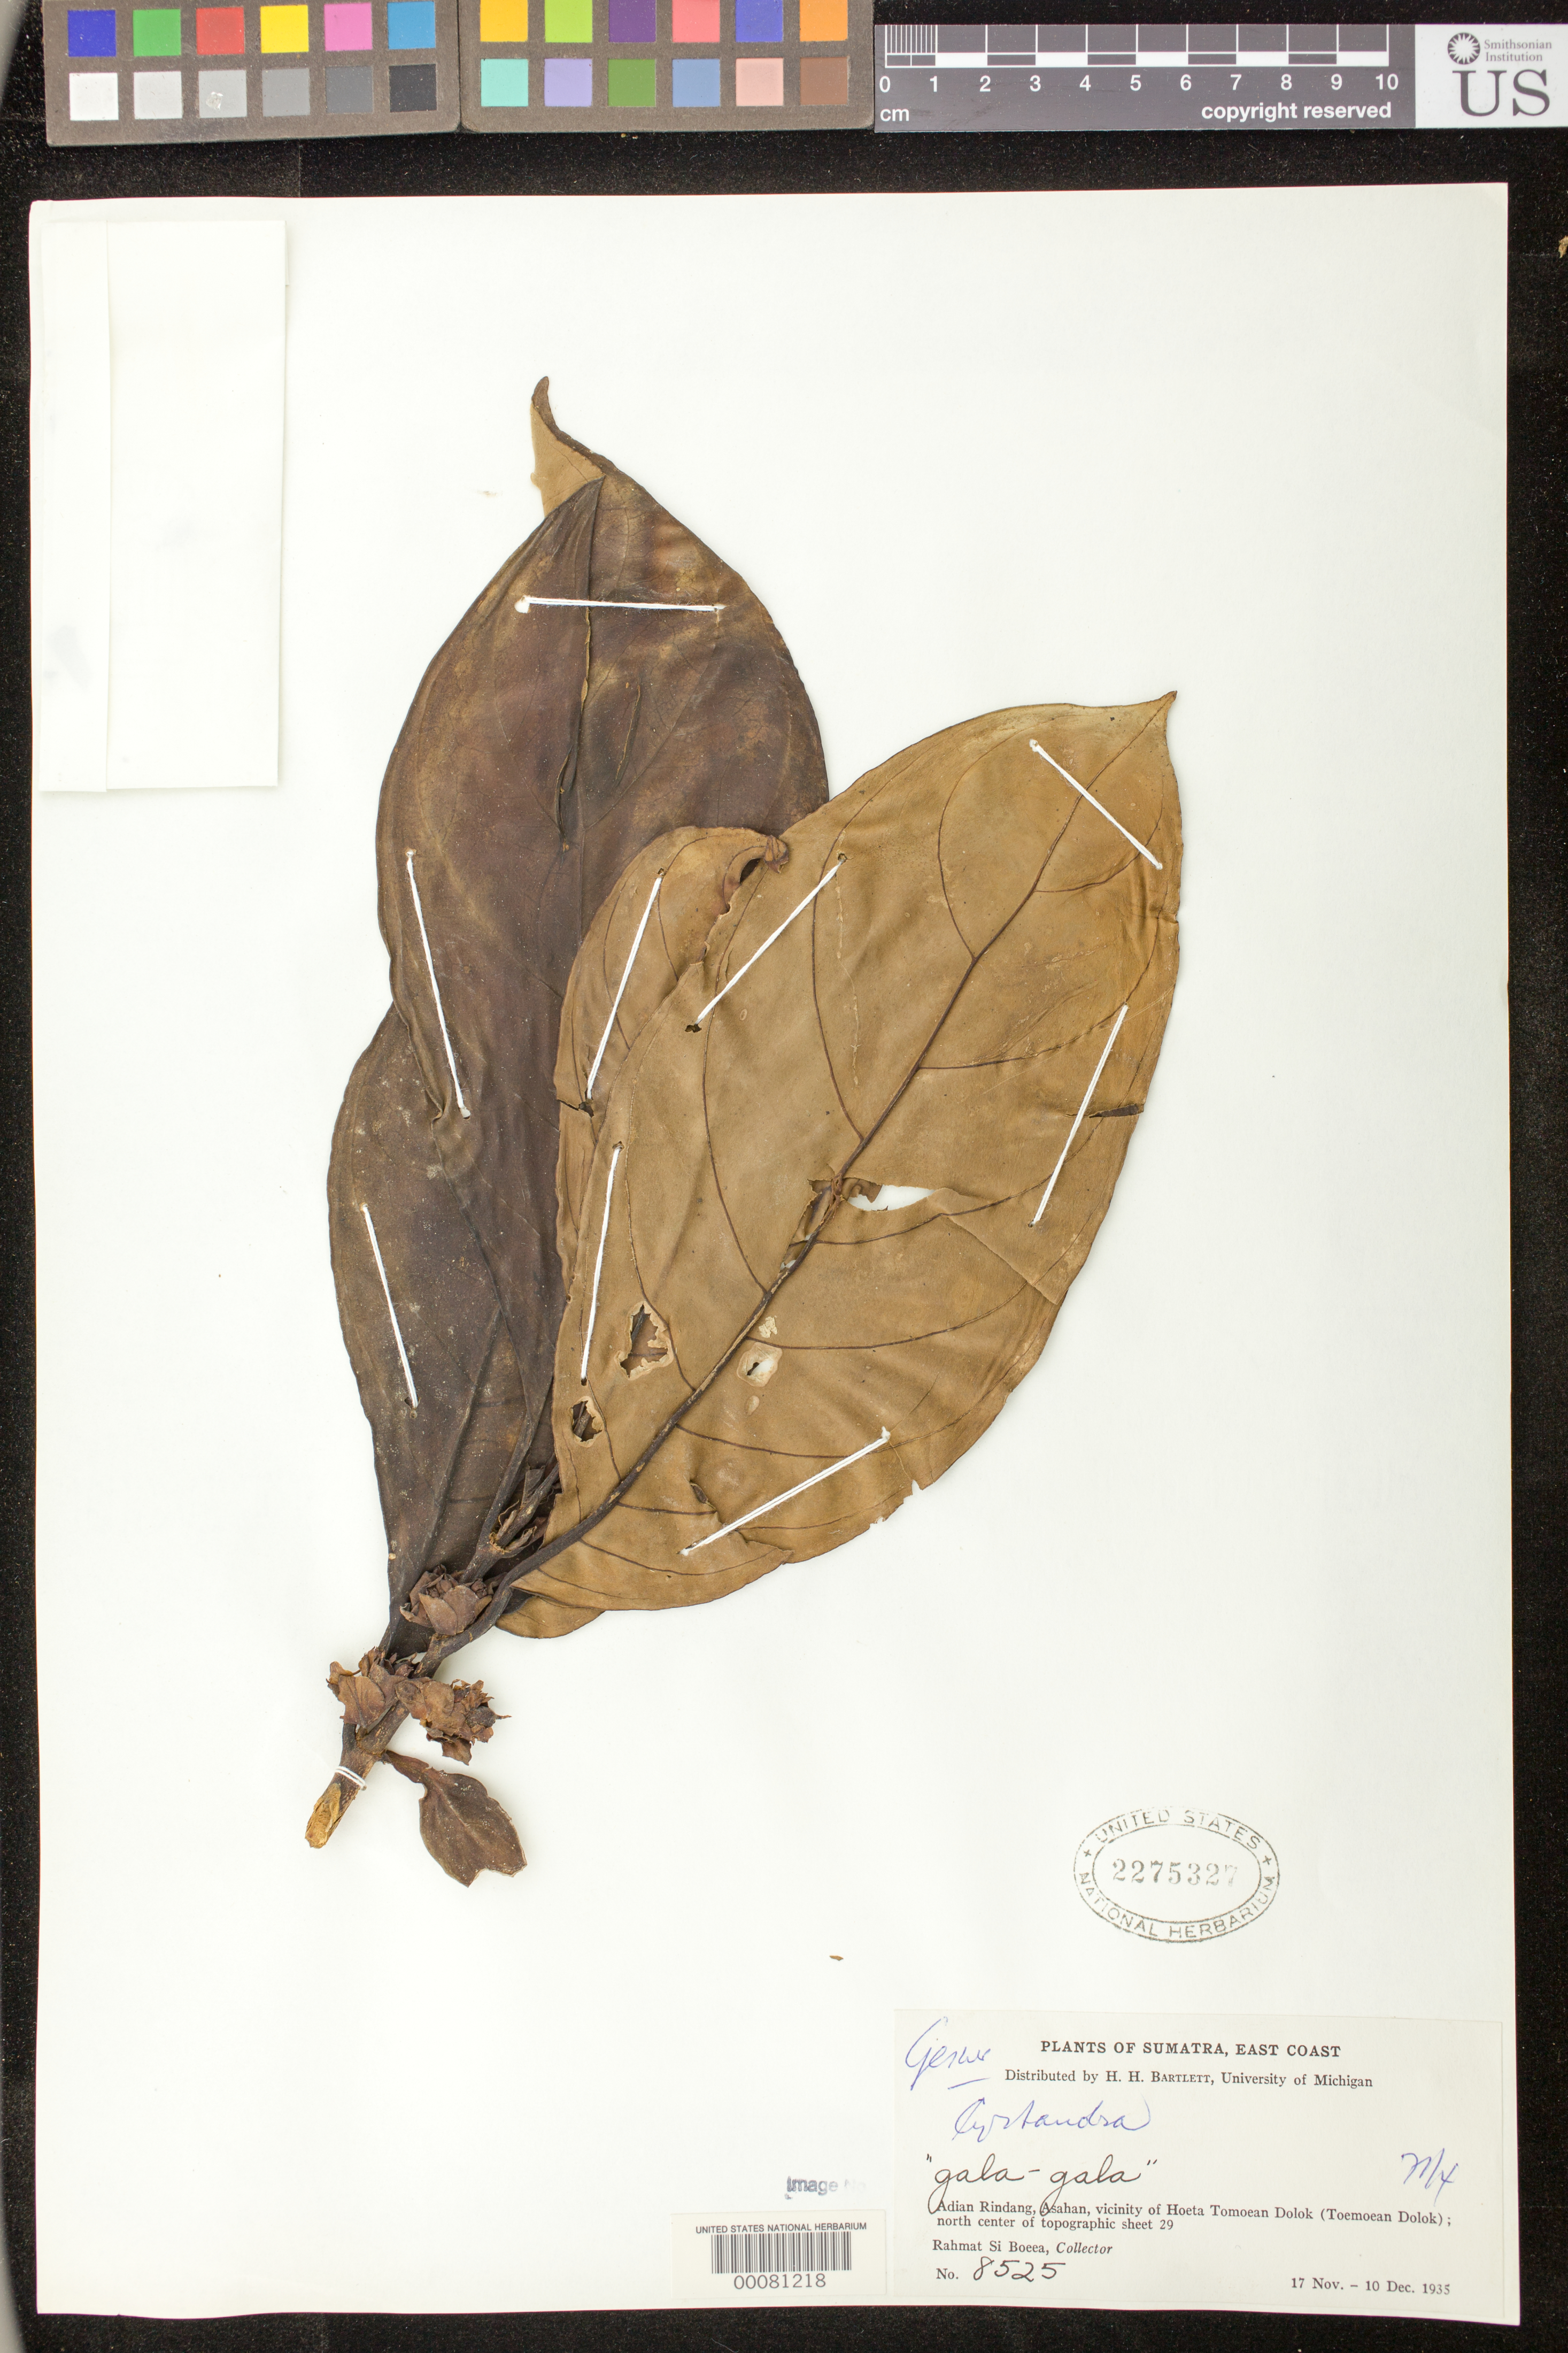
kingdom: Plantae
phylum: Tracheophyta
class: Magnoliopsida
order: Lamiales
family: Gesneriaceae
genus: Cyrtandra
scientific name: Cyrtandra sp.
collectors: Rahmat Si Boeea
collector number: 8525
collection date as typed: Nov-Dec 1935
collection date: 1935-11/1935-12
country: Indonesia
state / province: Sumatra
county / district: Sumatera Utara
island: Sumatra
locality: East coast, adian rindang, asahan, vicinity of hoeta tomoean dolok (toemoean dolok), n center of topographic sheet 29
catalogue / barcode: US 2275327